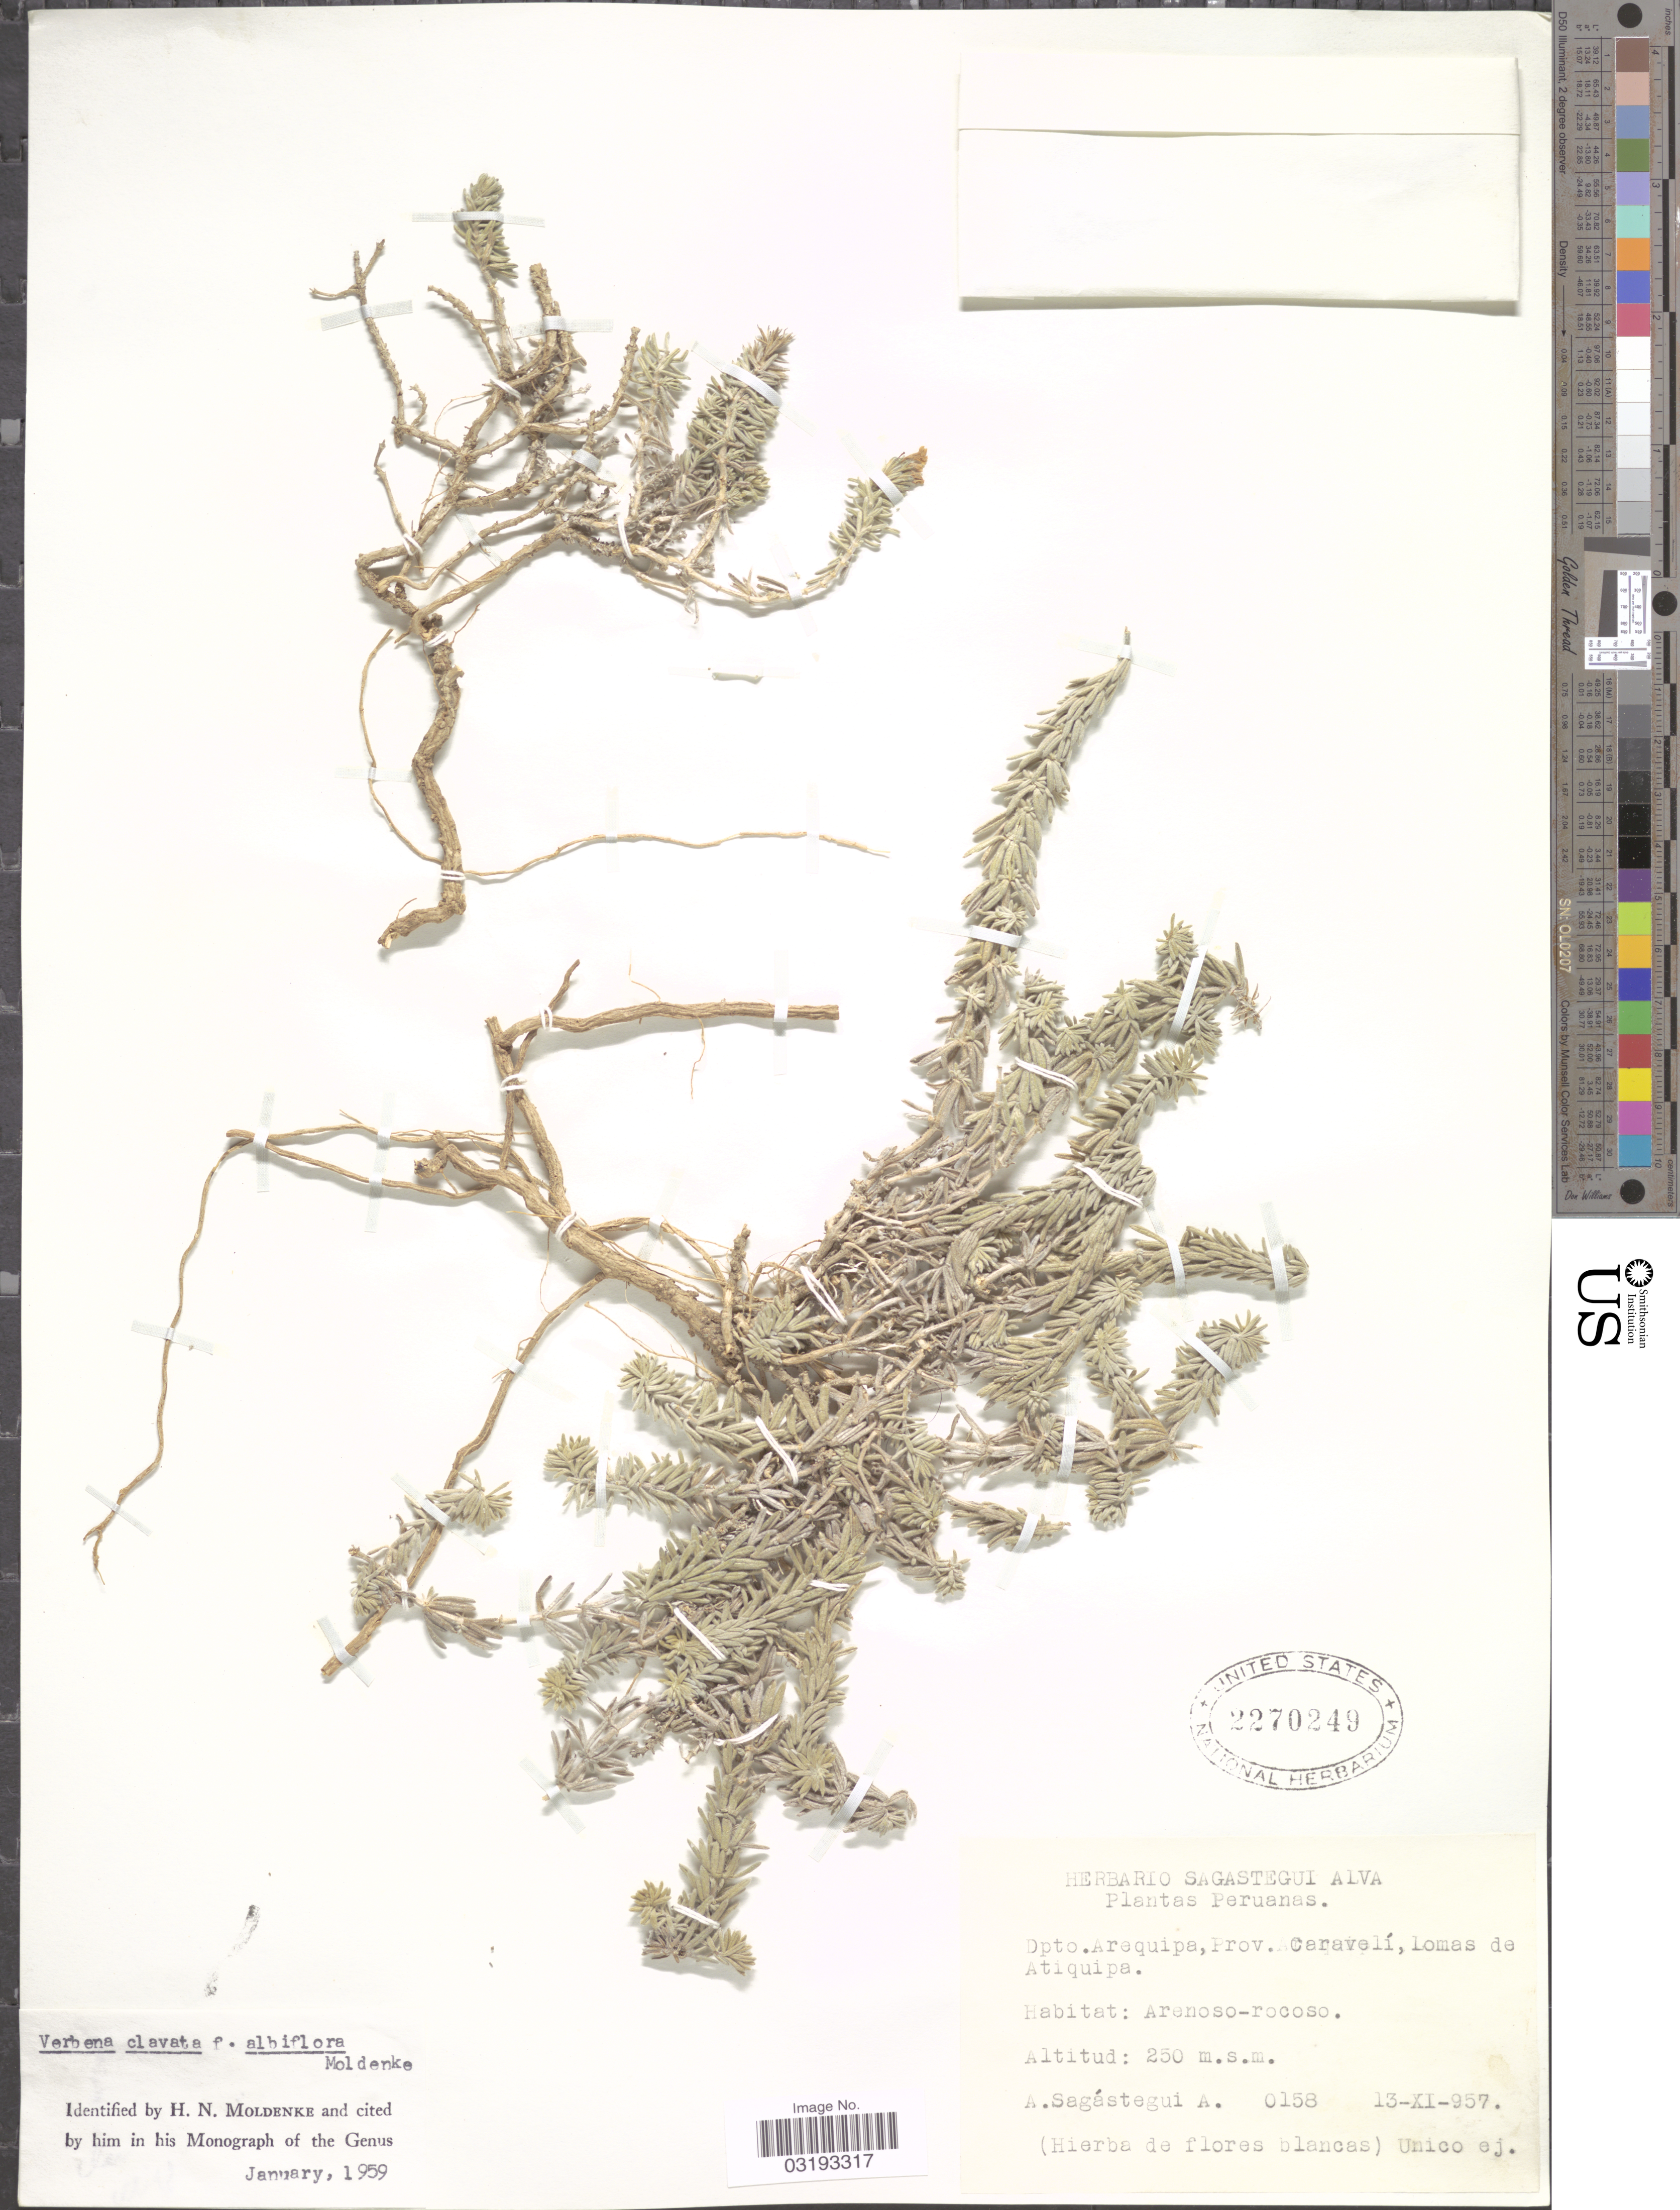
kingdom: Plantae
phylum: Tracheophyta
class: Magnoliopsida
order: Lamiales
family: Verbenaceae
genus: Verbena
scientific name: Verbena clavata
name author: Ruiz & Pav.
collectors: A. Sagástegui A.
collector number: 0158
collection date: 1957-11-13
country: Peru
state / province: Arequipa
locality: Dpto. Arequipa, Prov. Caravelí, Lomas de Atiquipa.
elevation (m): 250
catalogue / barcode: US 2270249